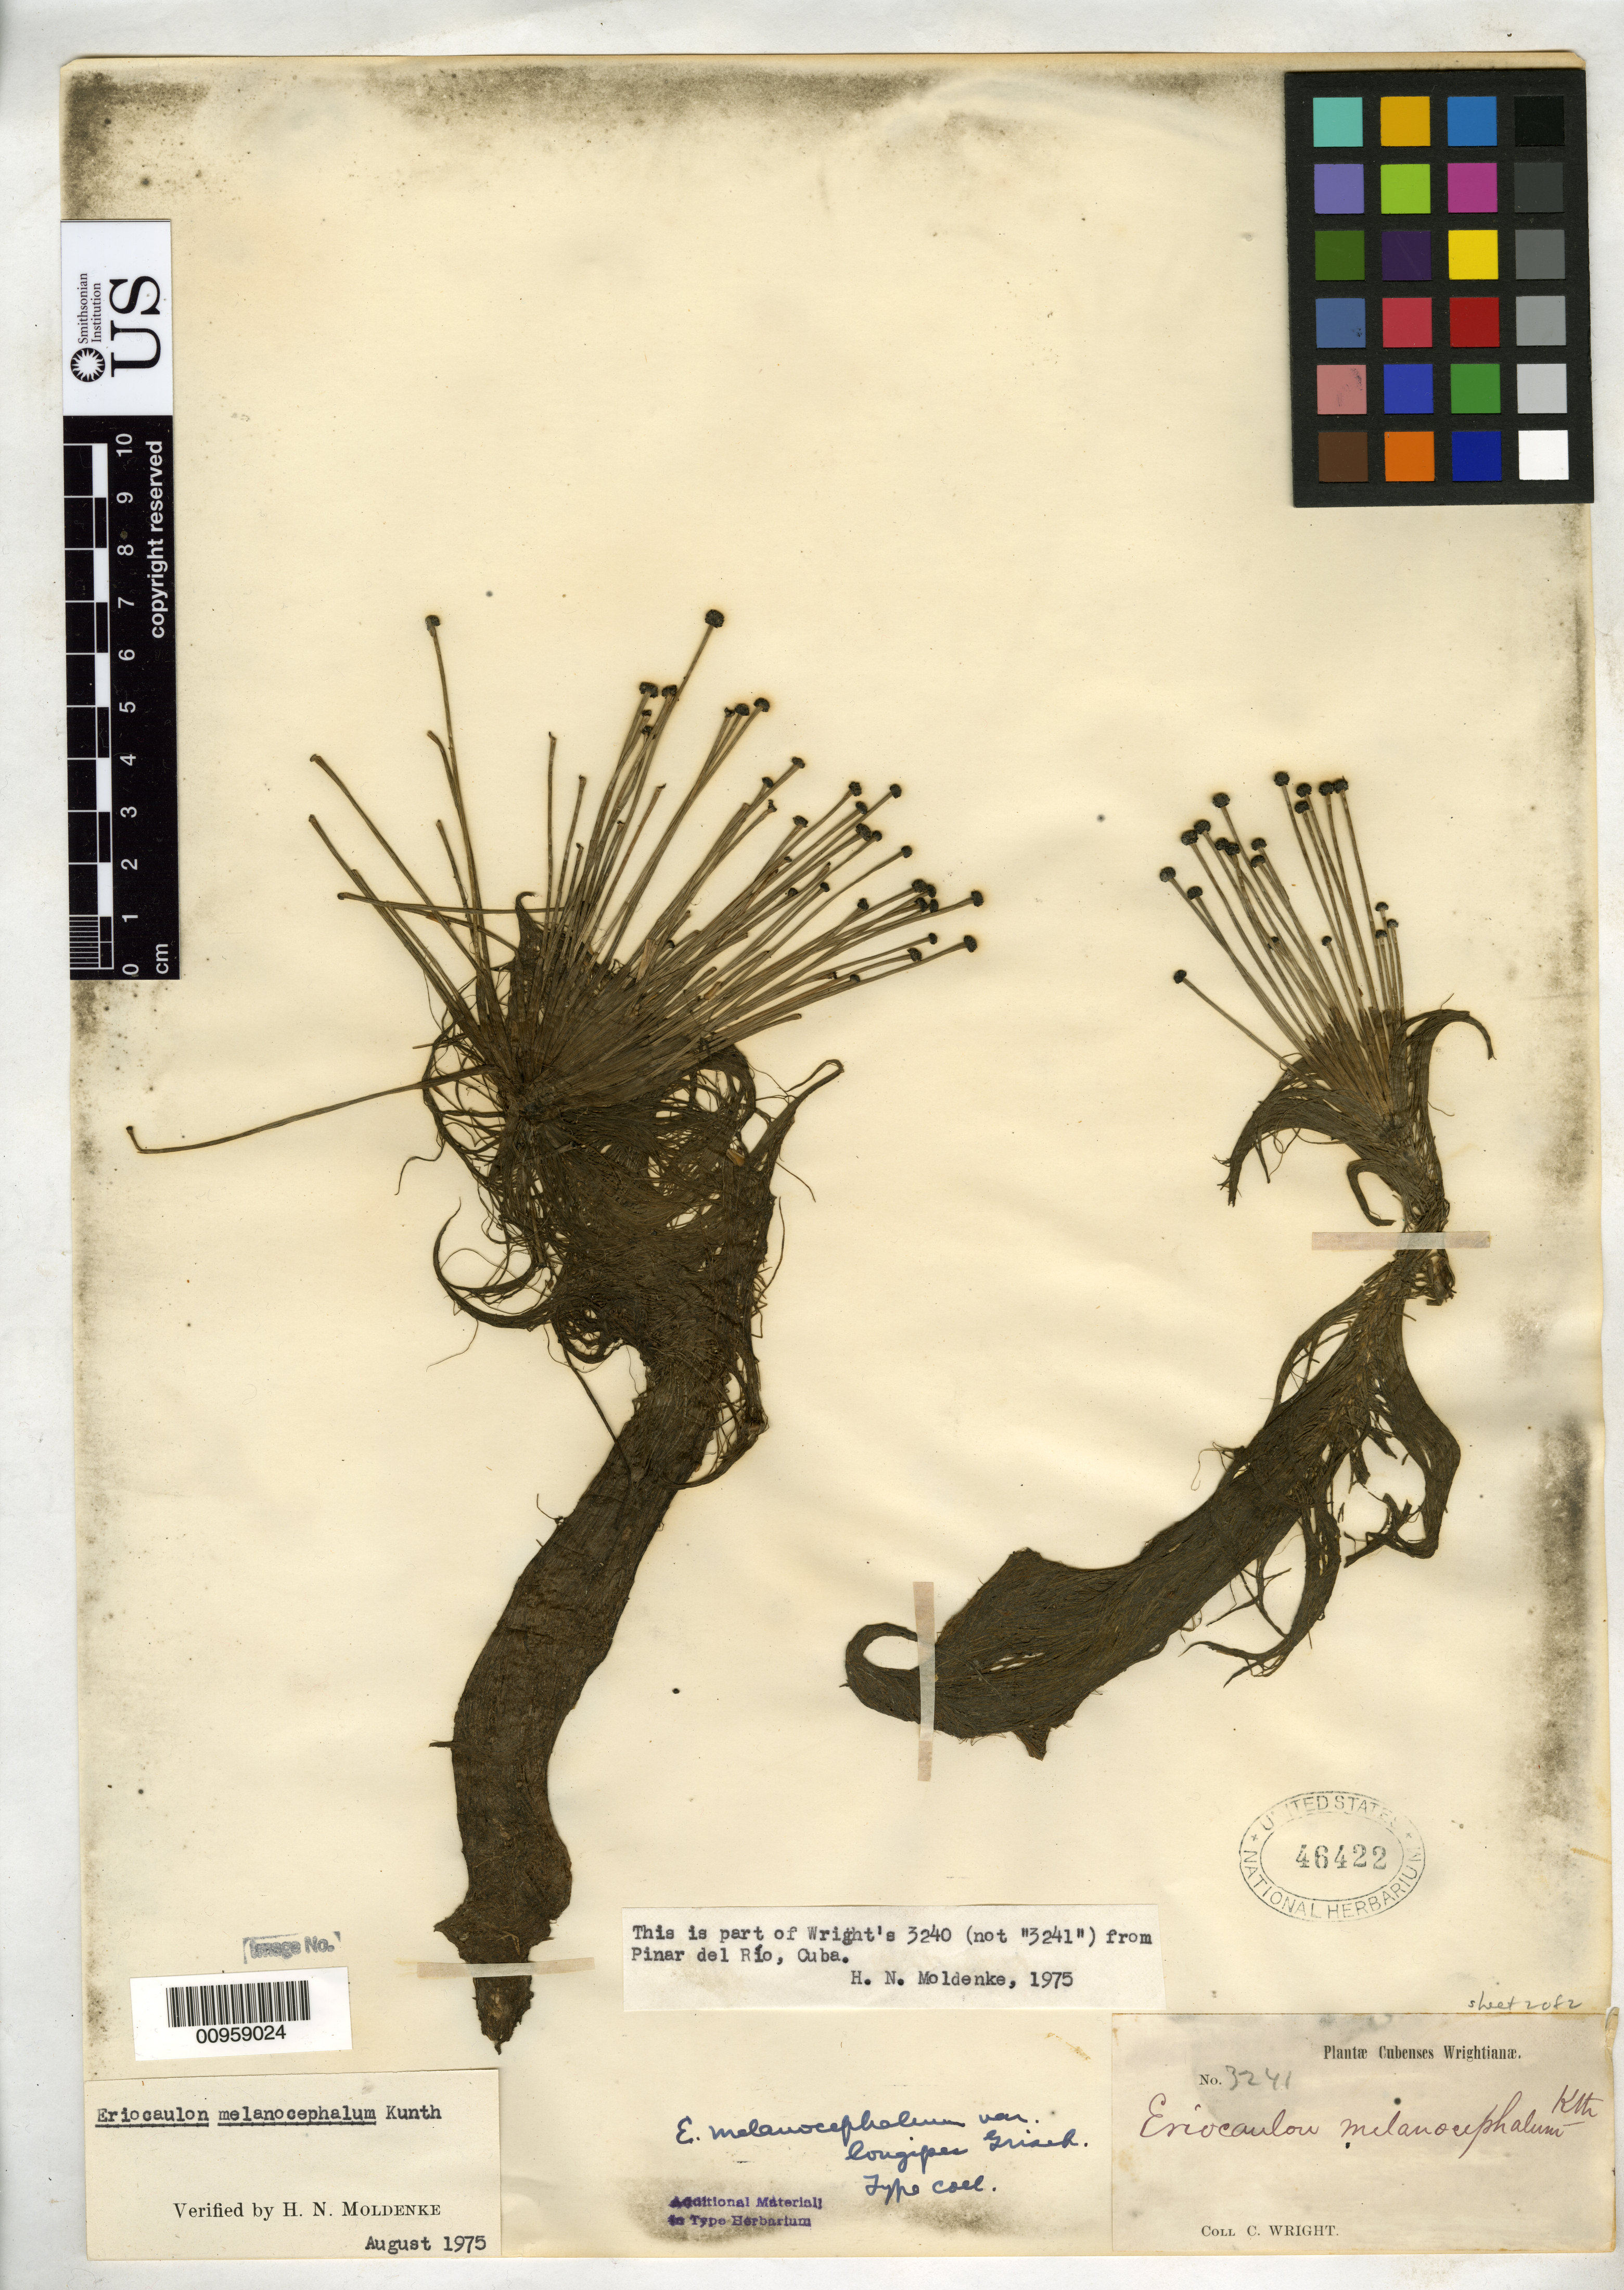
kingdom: Plantae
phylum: Tracheophyta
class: Liliopsida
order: Poales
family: Eriocaulaceae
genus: Eriocaulon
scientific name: Eriocaulon melanocephalum var. longipes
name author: Griseb.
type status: Possible Type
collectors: C. Wright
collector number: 3241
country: Cuba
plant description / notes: "This is part of Wright's 3240 (not "3241") from Pinar del Rio, Cuba. -H.N. Moldenke, 1975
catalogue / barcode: US 46422